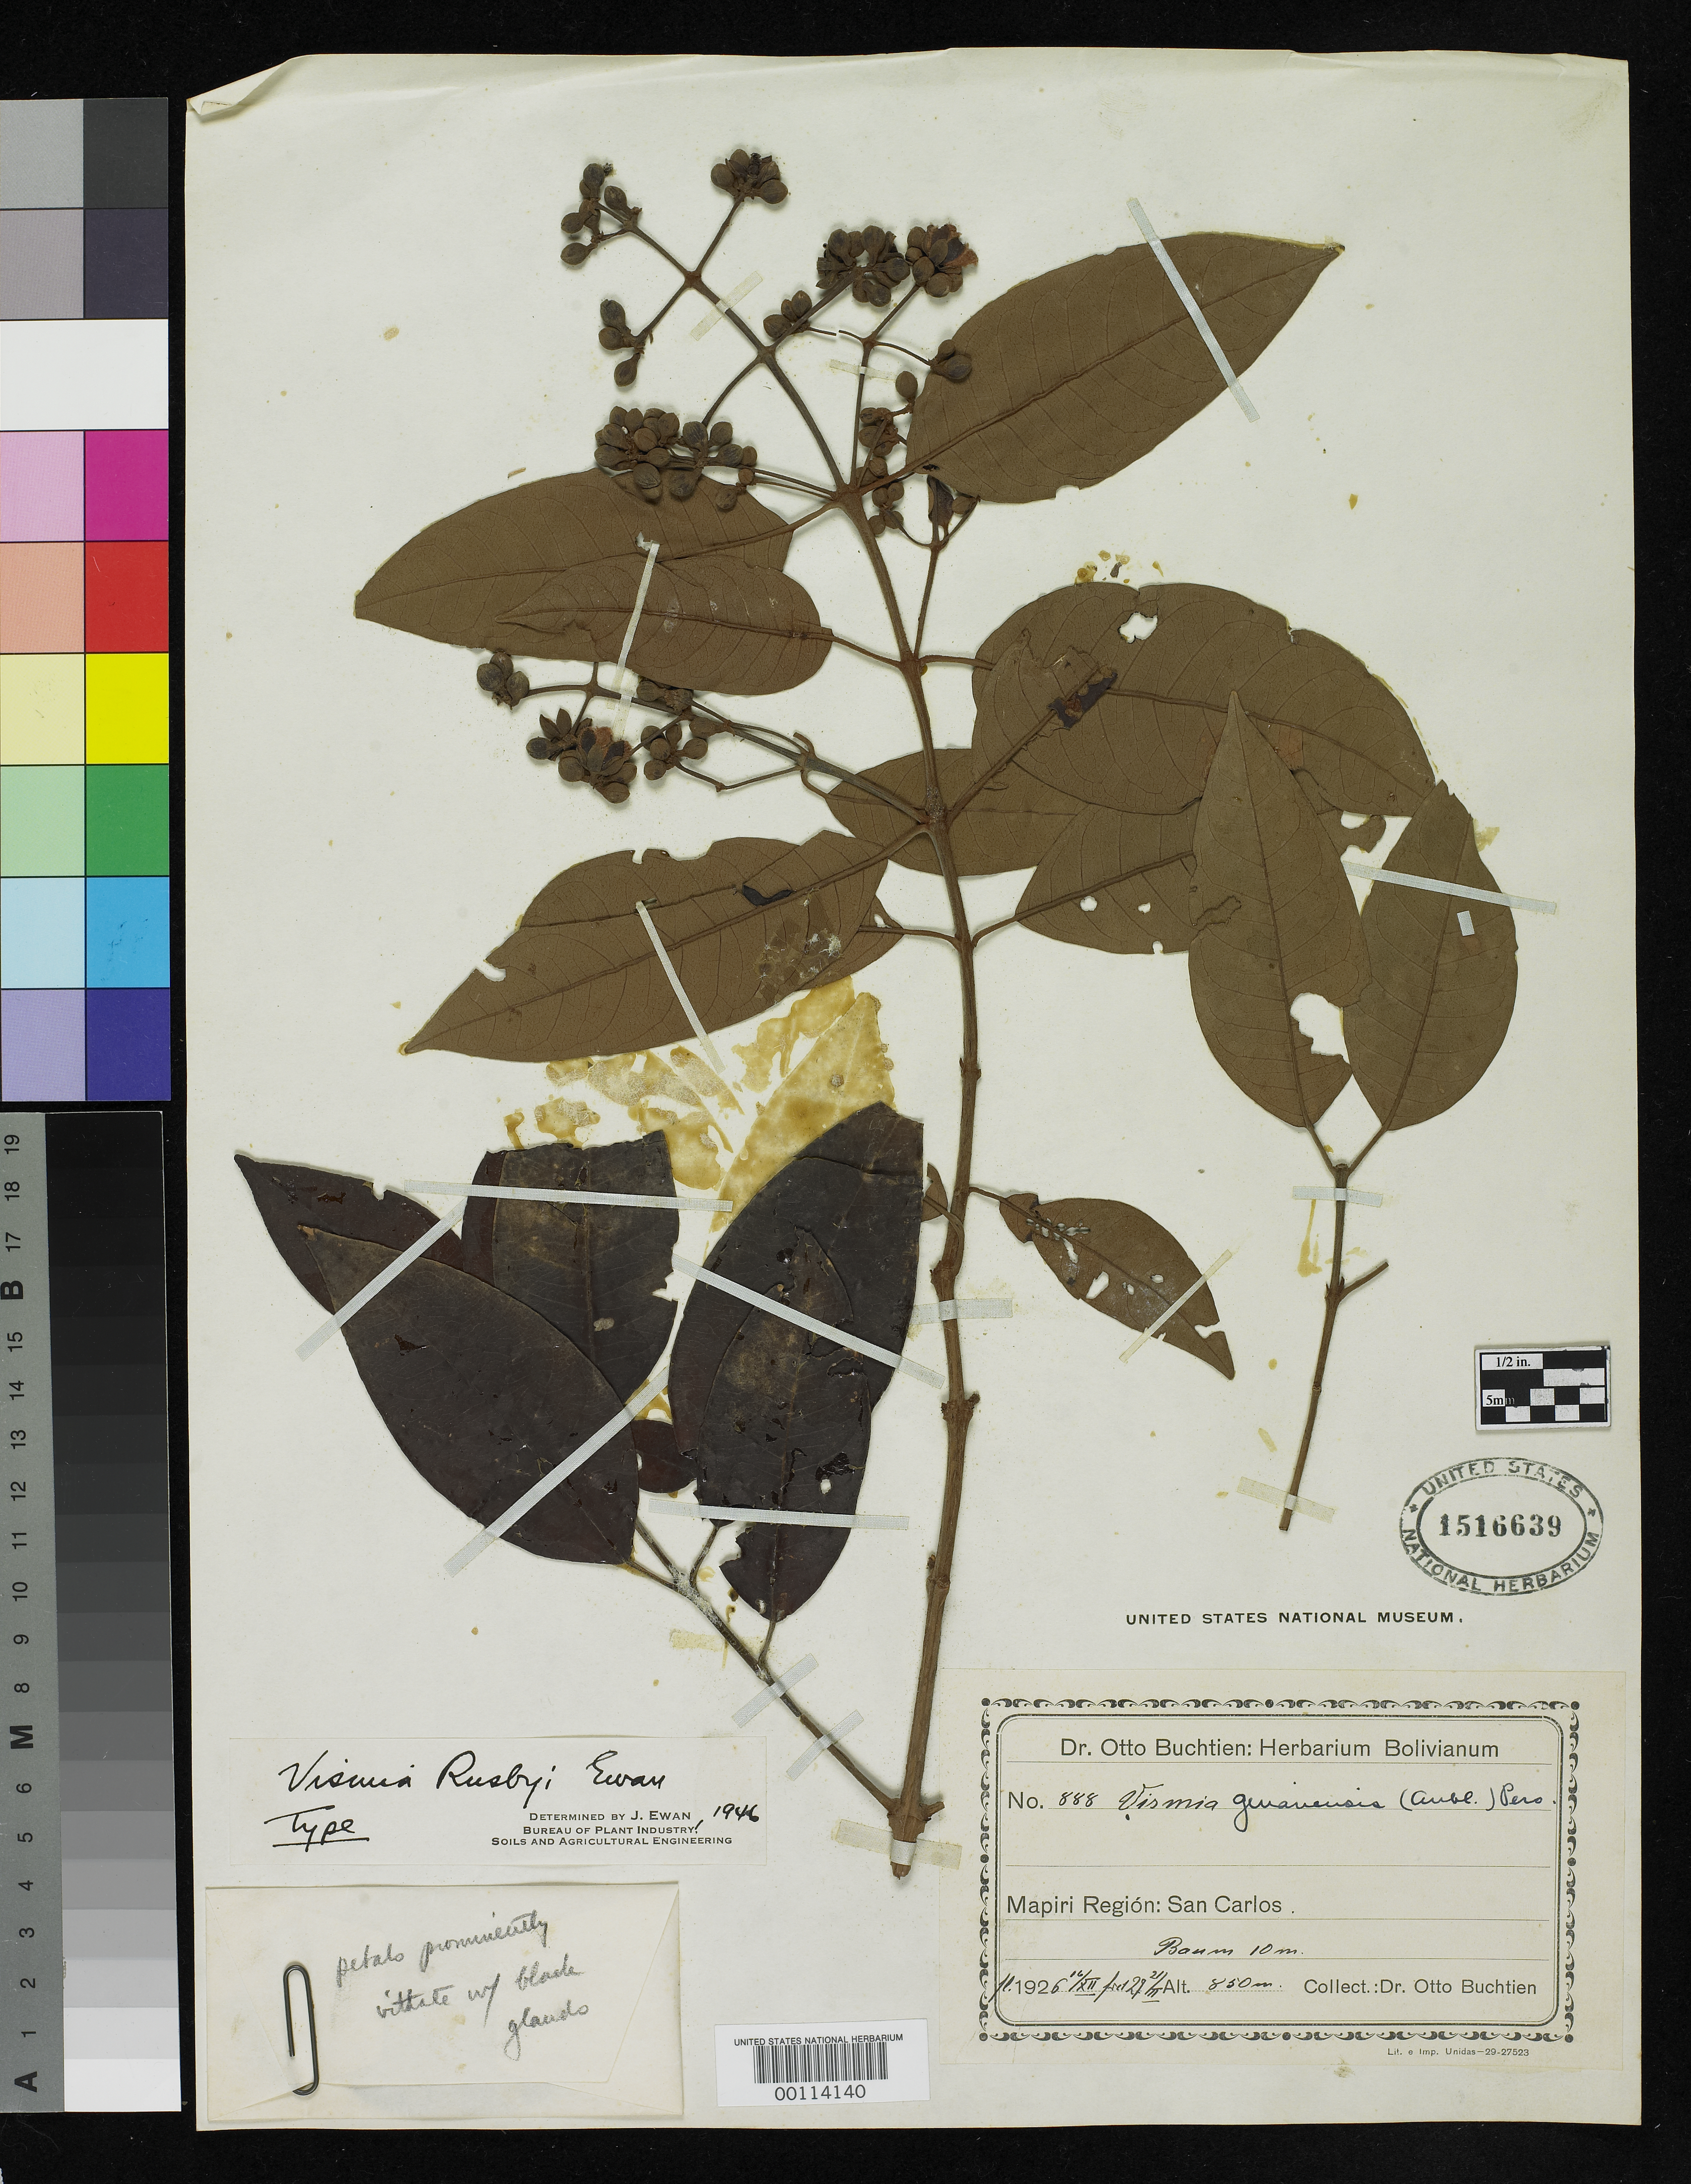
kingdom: Plantae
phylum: Tracheophyta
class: Magnoliopsida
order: Malpighiales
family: Hypericaceae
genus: Vismia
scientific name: Vismia rusbyi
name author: Ewan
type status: Holotype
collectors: O. Buchtien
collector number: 888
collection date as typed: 16 Dec 1926 and 21 Feb 1927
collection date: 1926-12-16,1927-02-21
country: Bolivia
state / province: La Paz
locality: San Carlos, Mapiri Region.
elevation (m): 850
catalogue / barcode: US 1516639